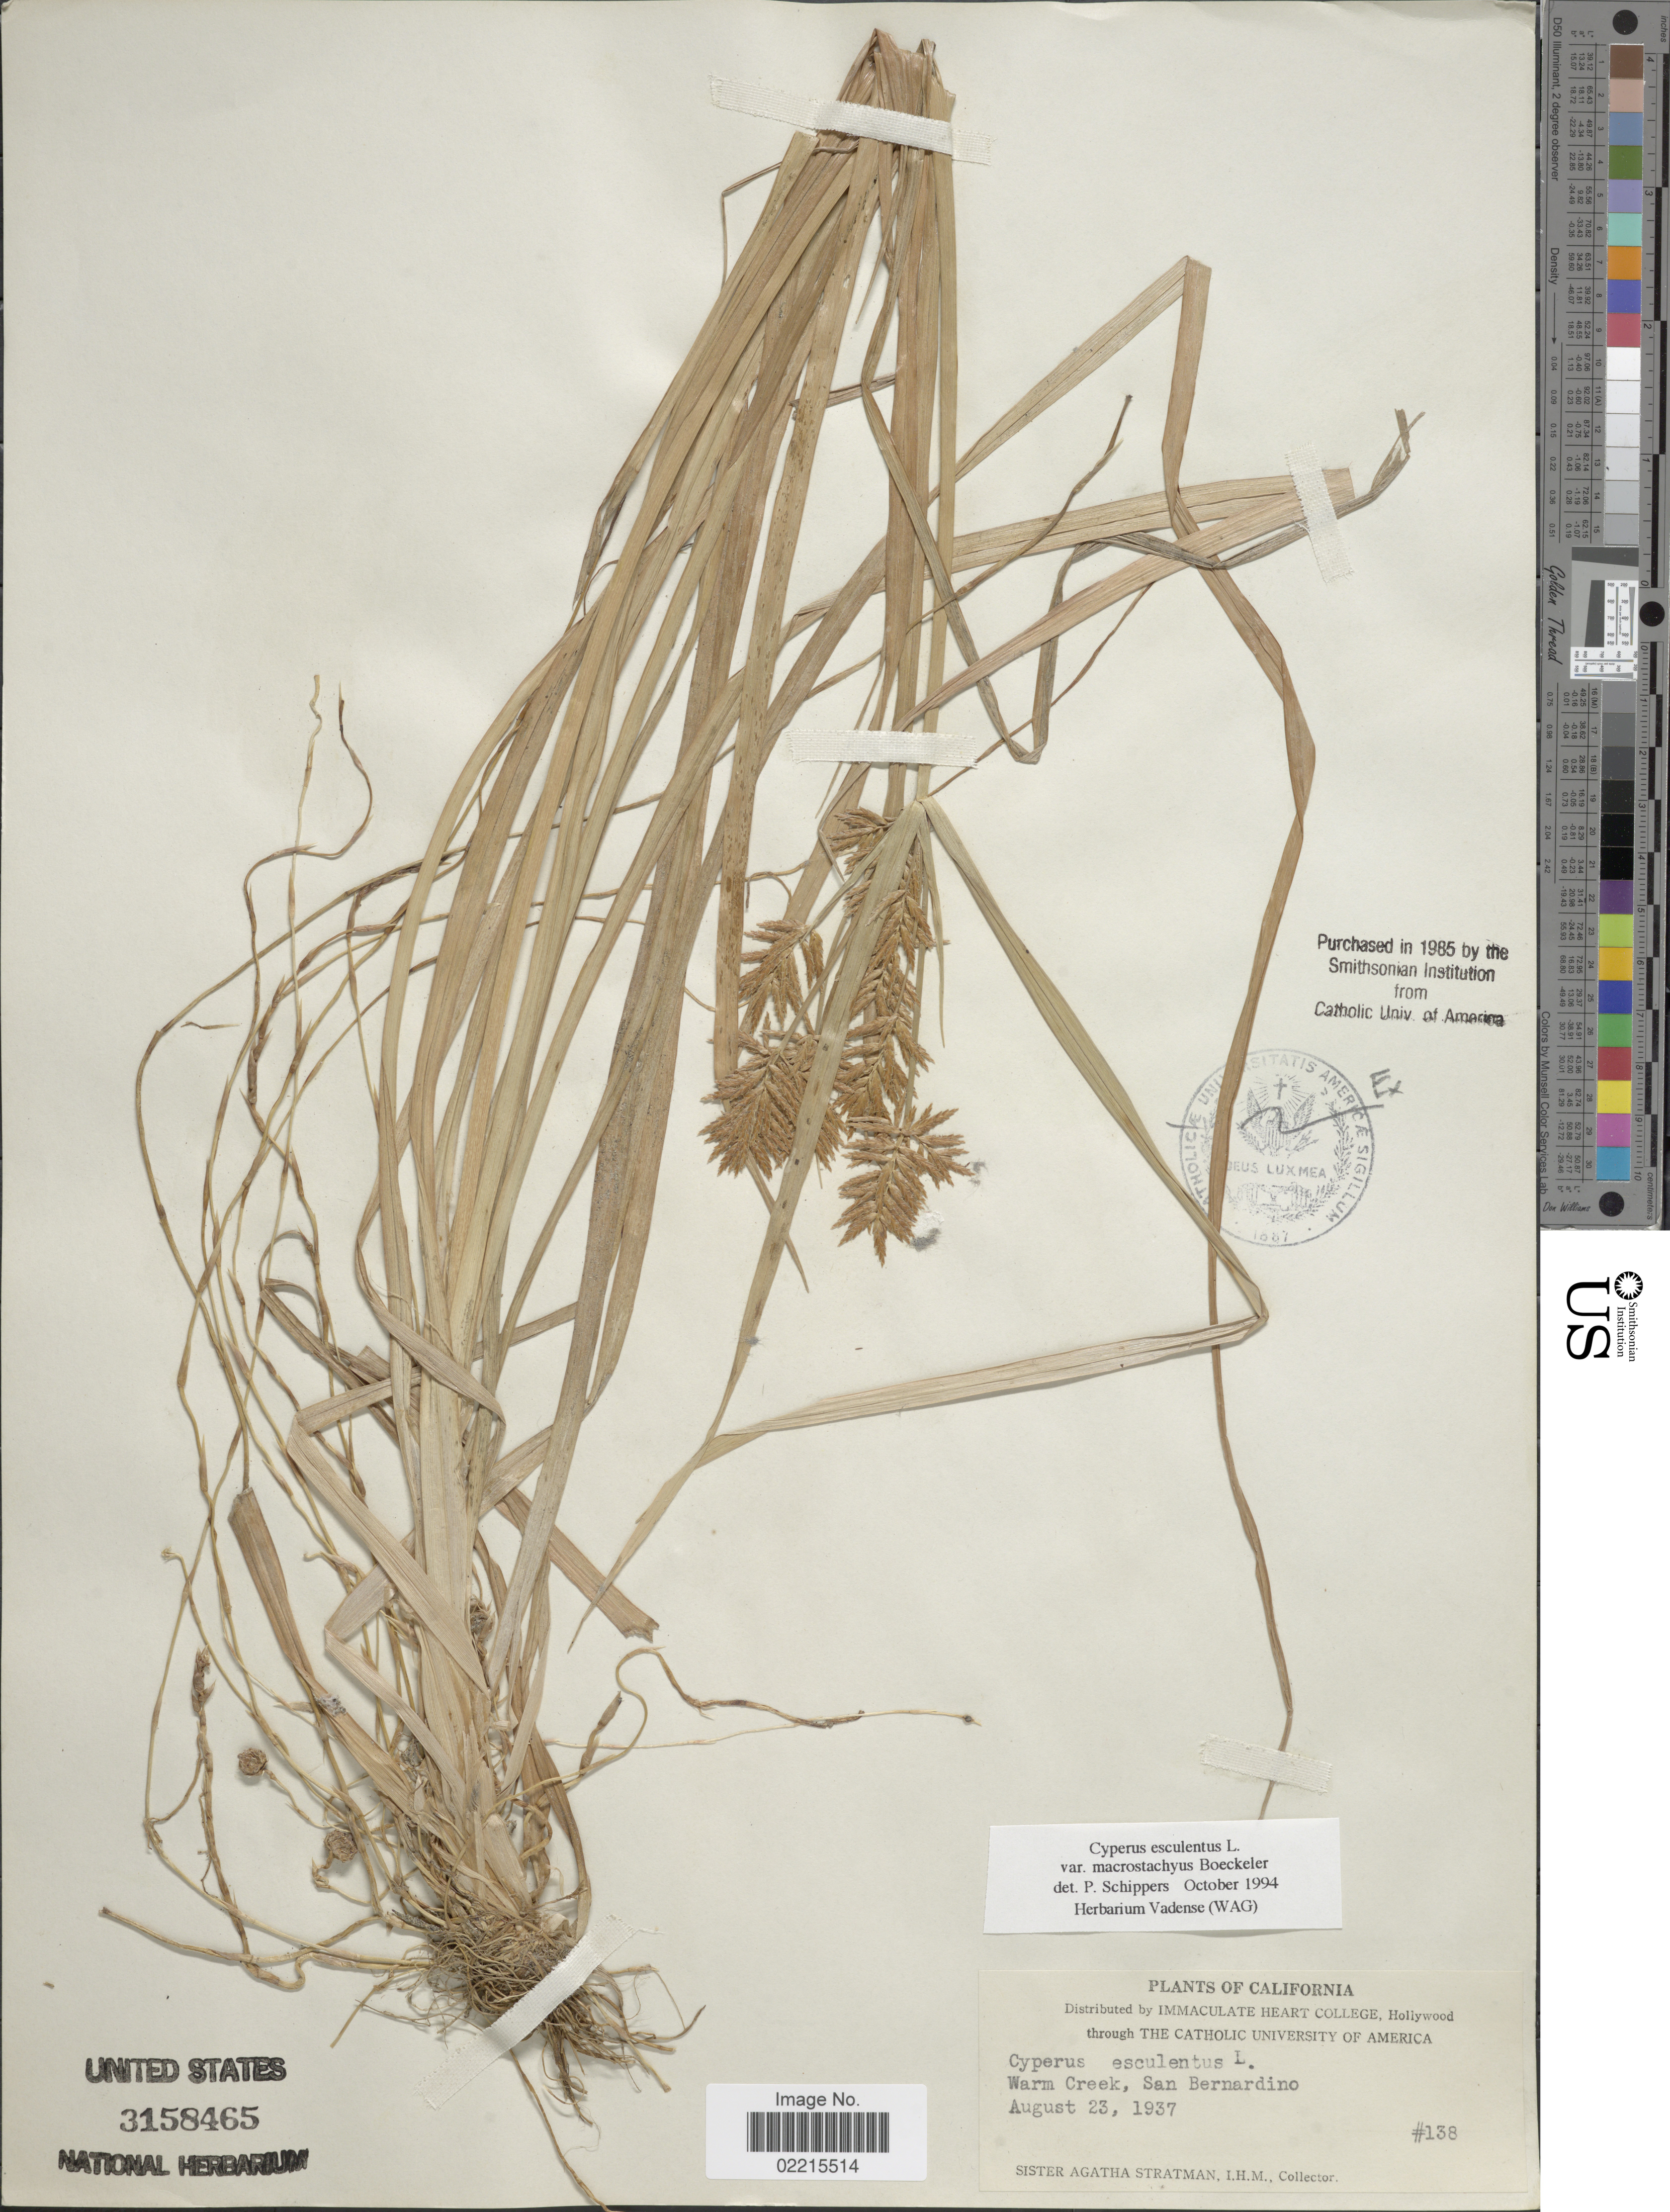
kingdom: Plantae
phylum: Tracheophyta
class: Liliopsida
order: Poales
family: Cyperaceae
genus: Cyperus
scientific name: Cyperus esculentus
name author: L.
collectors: A. Stratman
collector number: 138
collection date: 1937-08-23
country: United States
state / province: California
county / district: San Bernardino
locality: Warm Creek, San Bernardino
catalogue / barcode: US 3158465